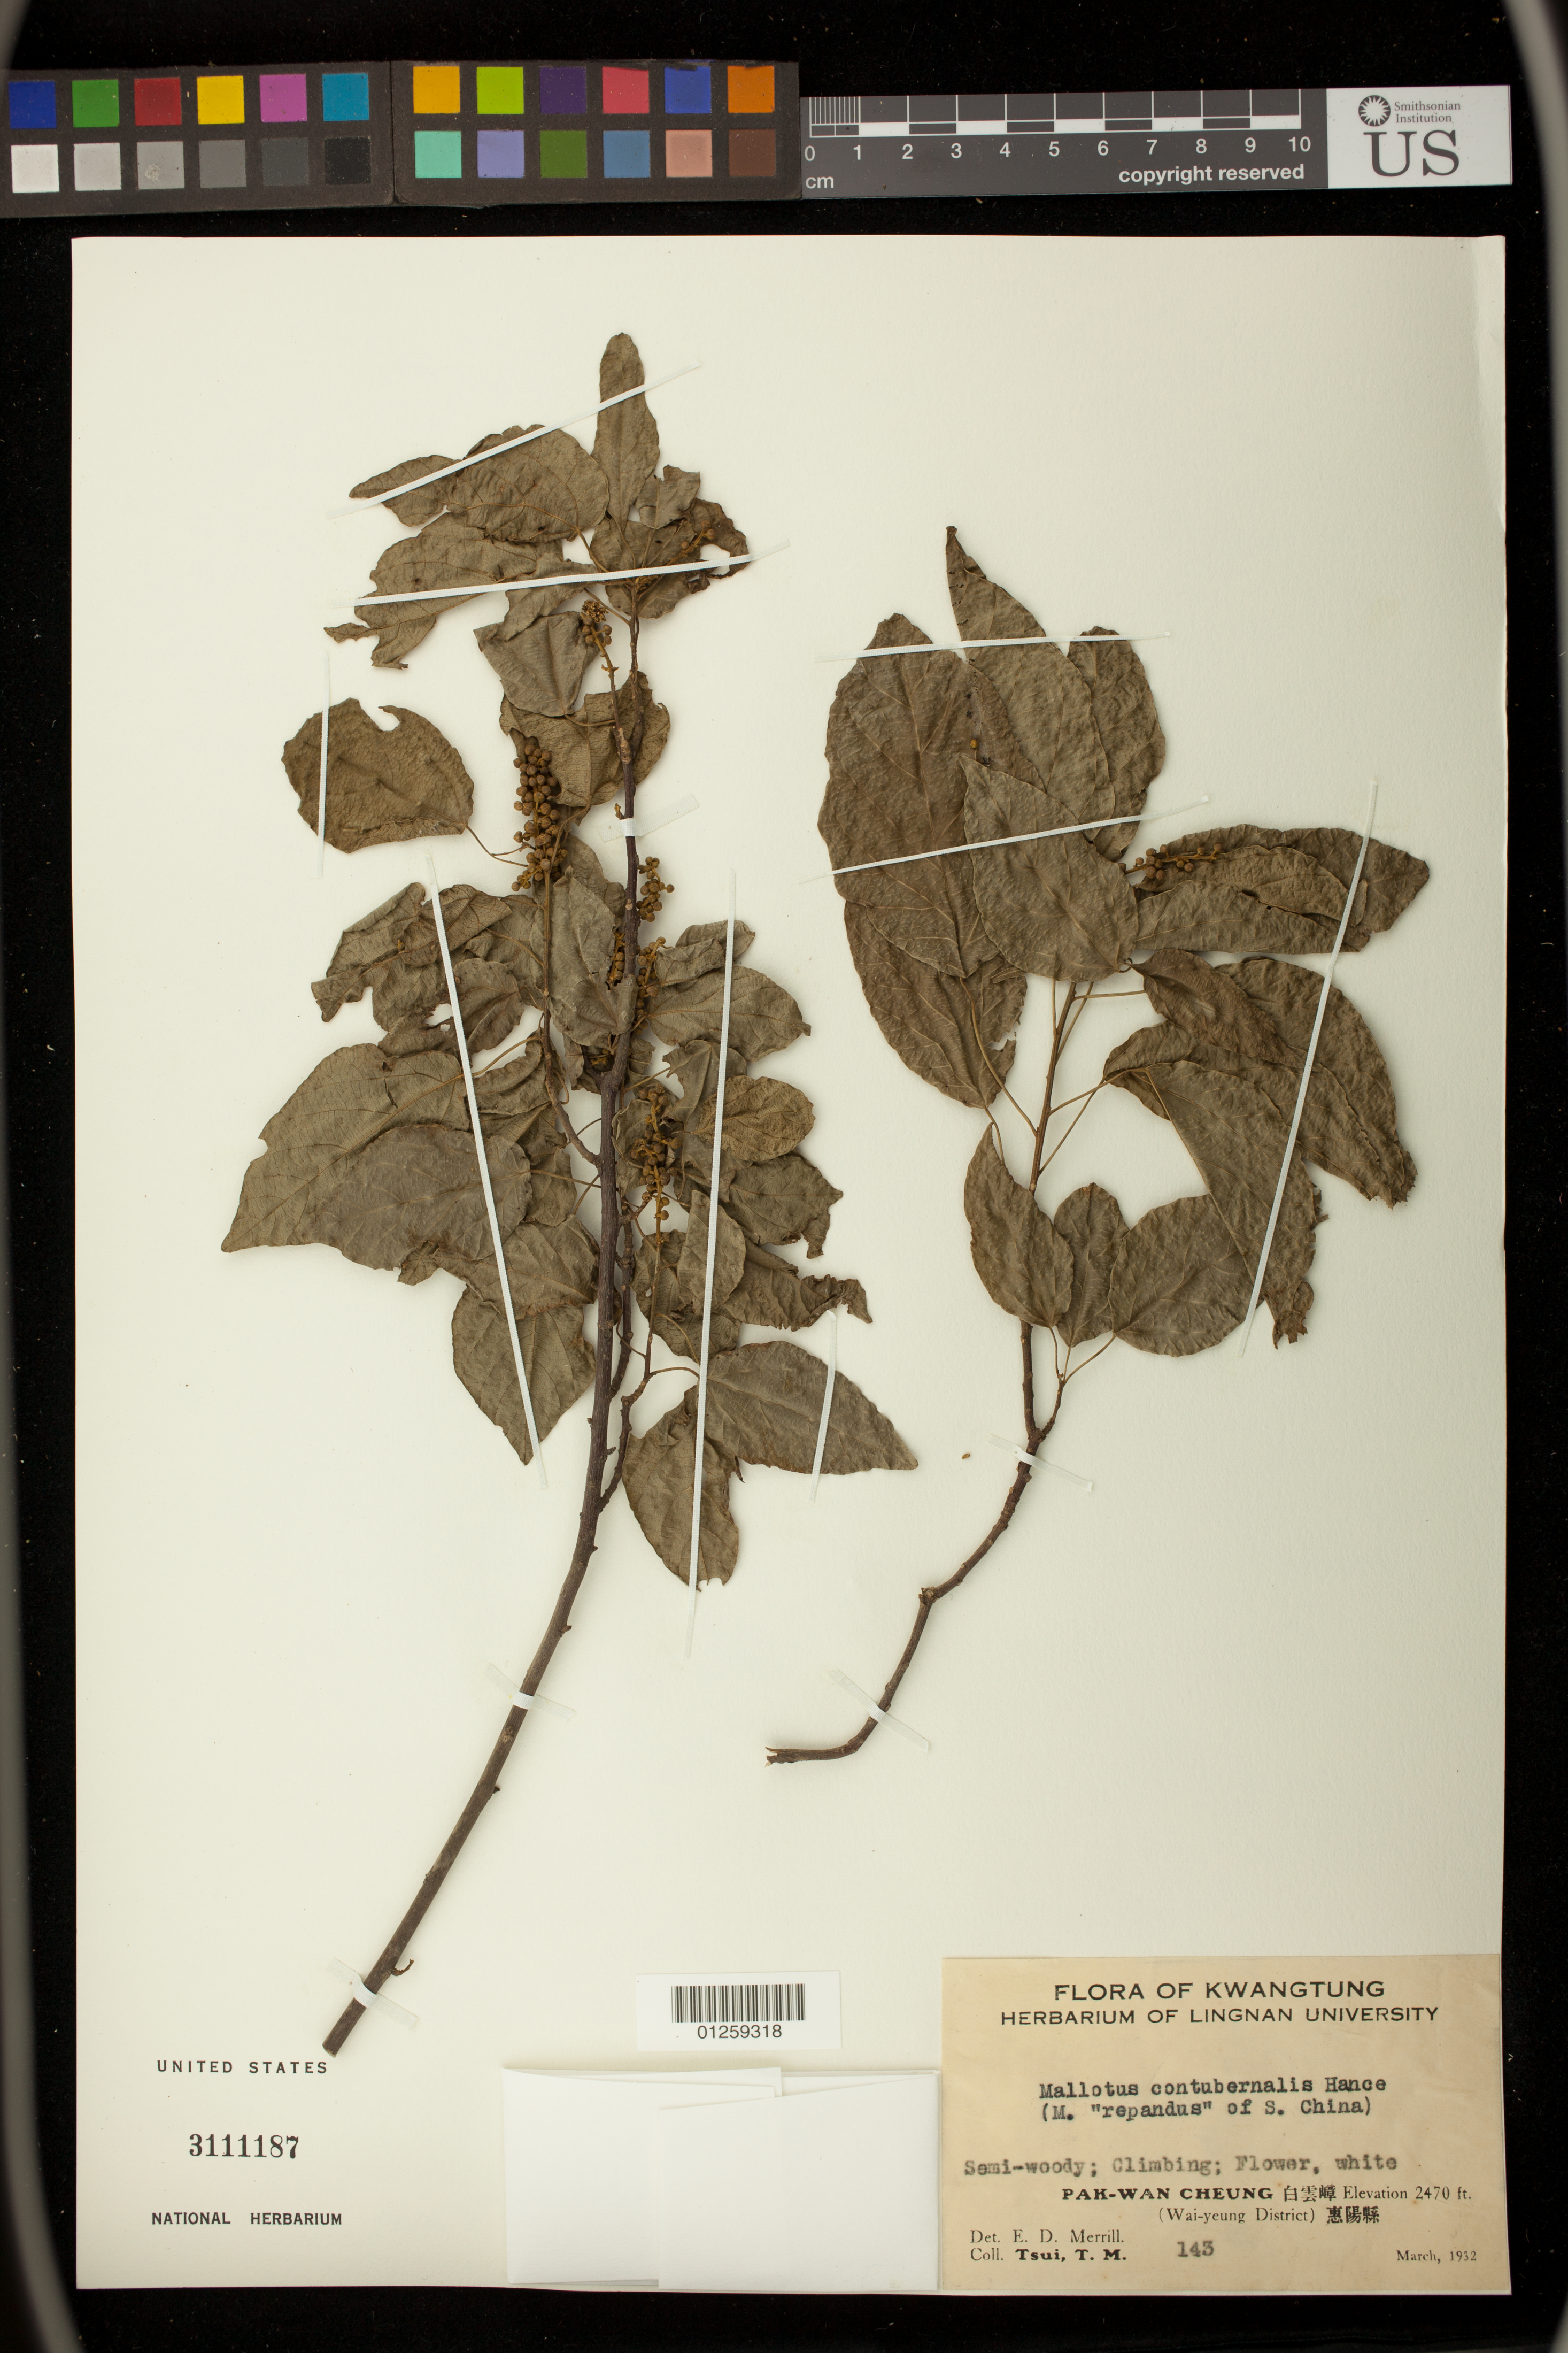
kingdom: Plantae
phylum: Tracheophyta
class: Magnoliopsida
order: Malpighiales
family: Euphorbiaceae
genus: Mallotus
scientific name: Mallotus repandus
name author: (Rottler) Müll. Arg.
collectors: T. Tsui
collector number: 143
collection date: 1932-03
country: China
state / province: Guangdong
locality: Pak-wan Cheung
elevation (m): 753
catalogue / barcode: US 3111187